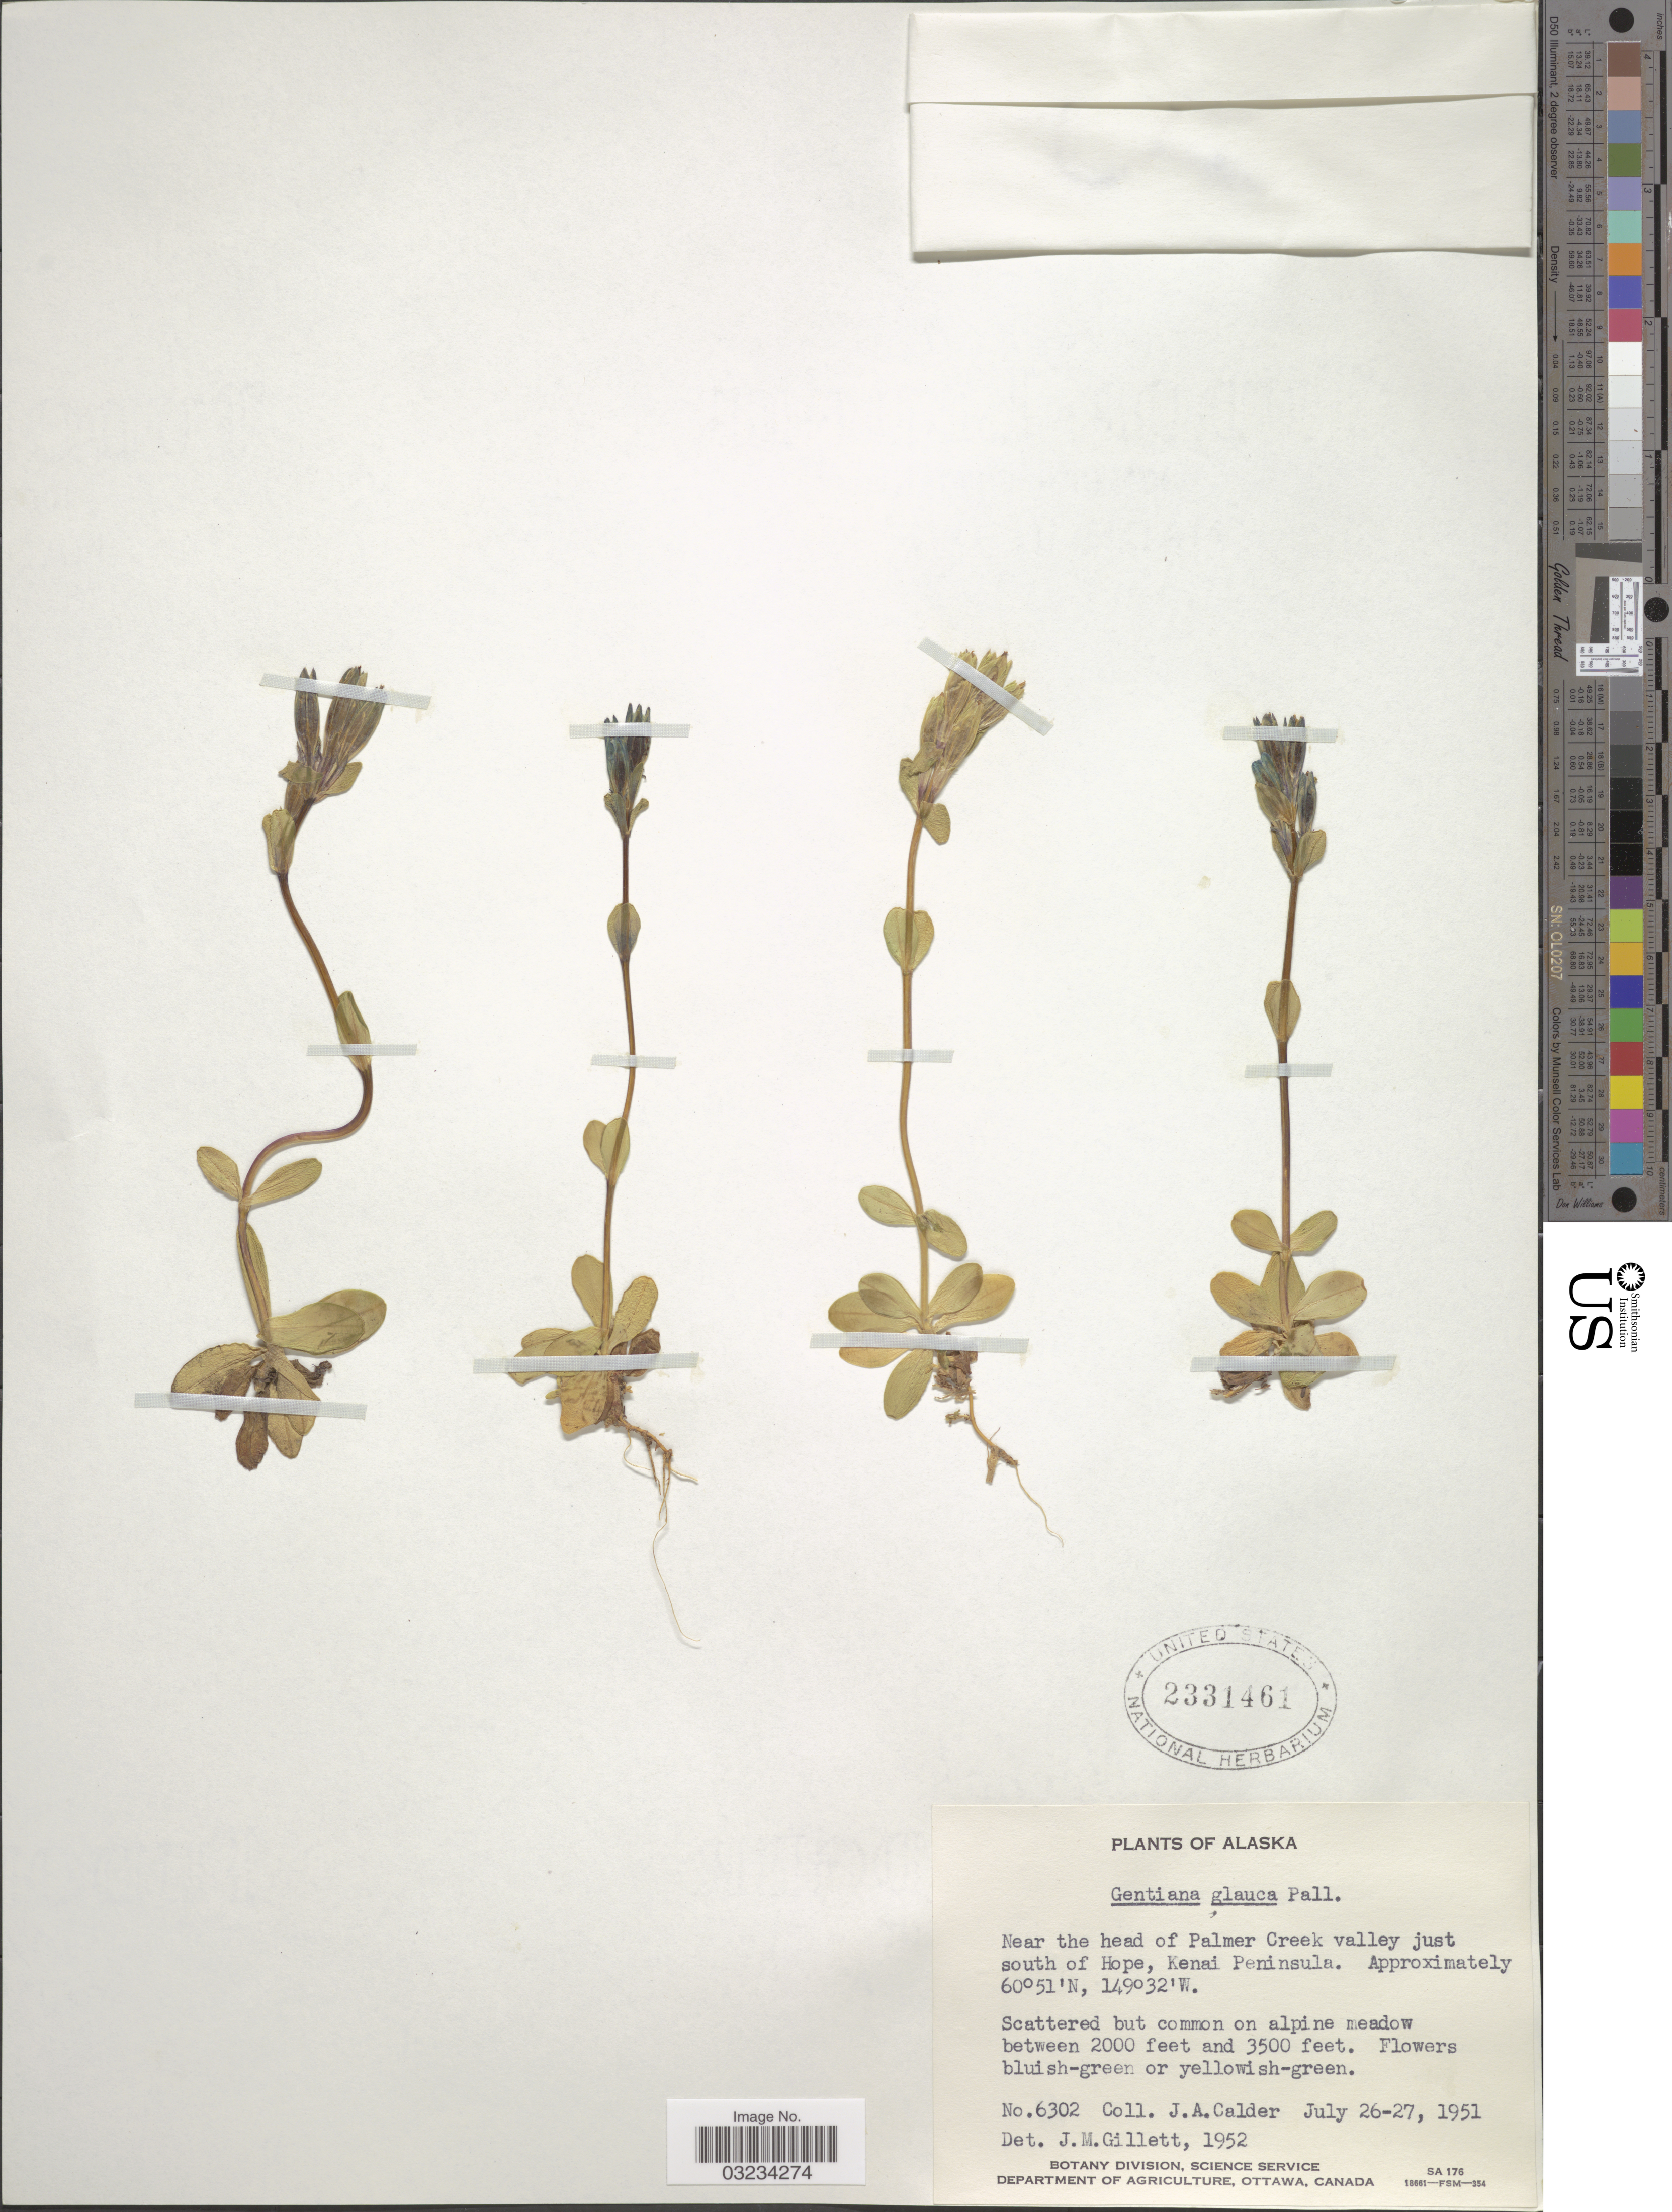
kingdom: Plantae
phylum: Tracheophyta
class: Magnoliopsida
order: Gentianales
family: Gentianaceae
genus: Gentiana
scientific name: Gentiana glauca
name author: Pall.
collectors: J. A. Calder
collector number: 6302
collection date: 1951-07-26/1951-07-27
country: United States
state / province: Alaska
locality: Near the head of Palmer Creek valley just south of Hope, Kenai Peninsula.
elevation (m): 610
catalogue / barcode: US 2331461